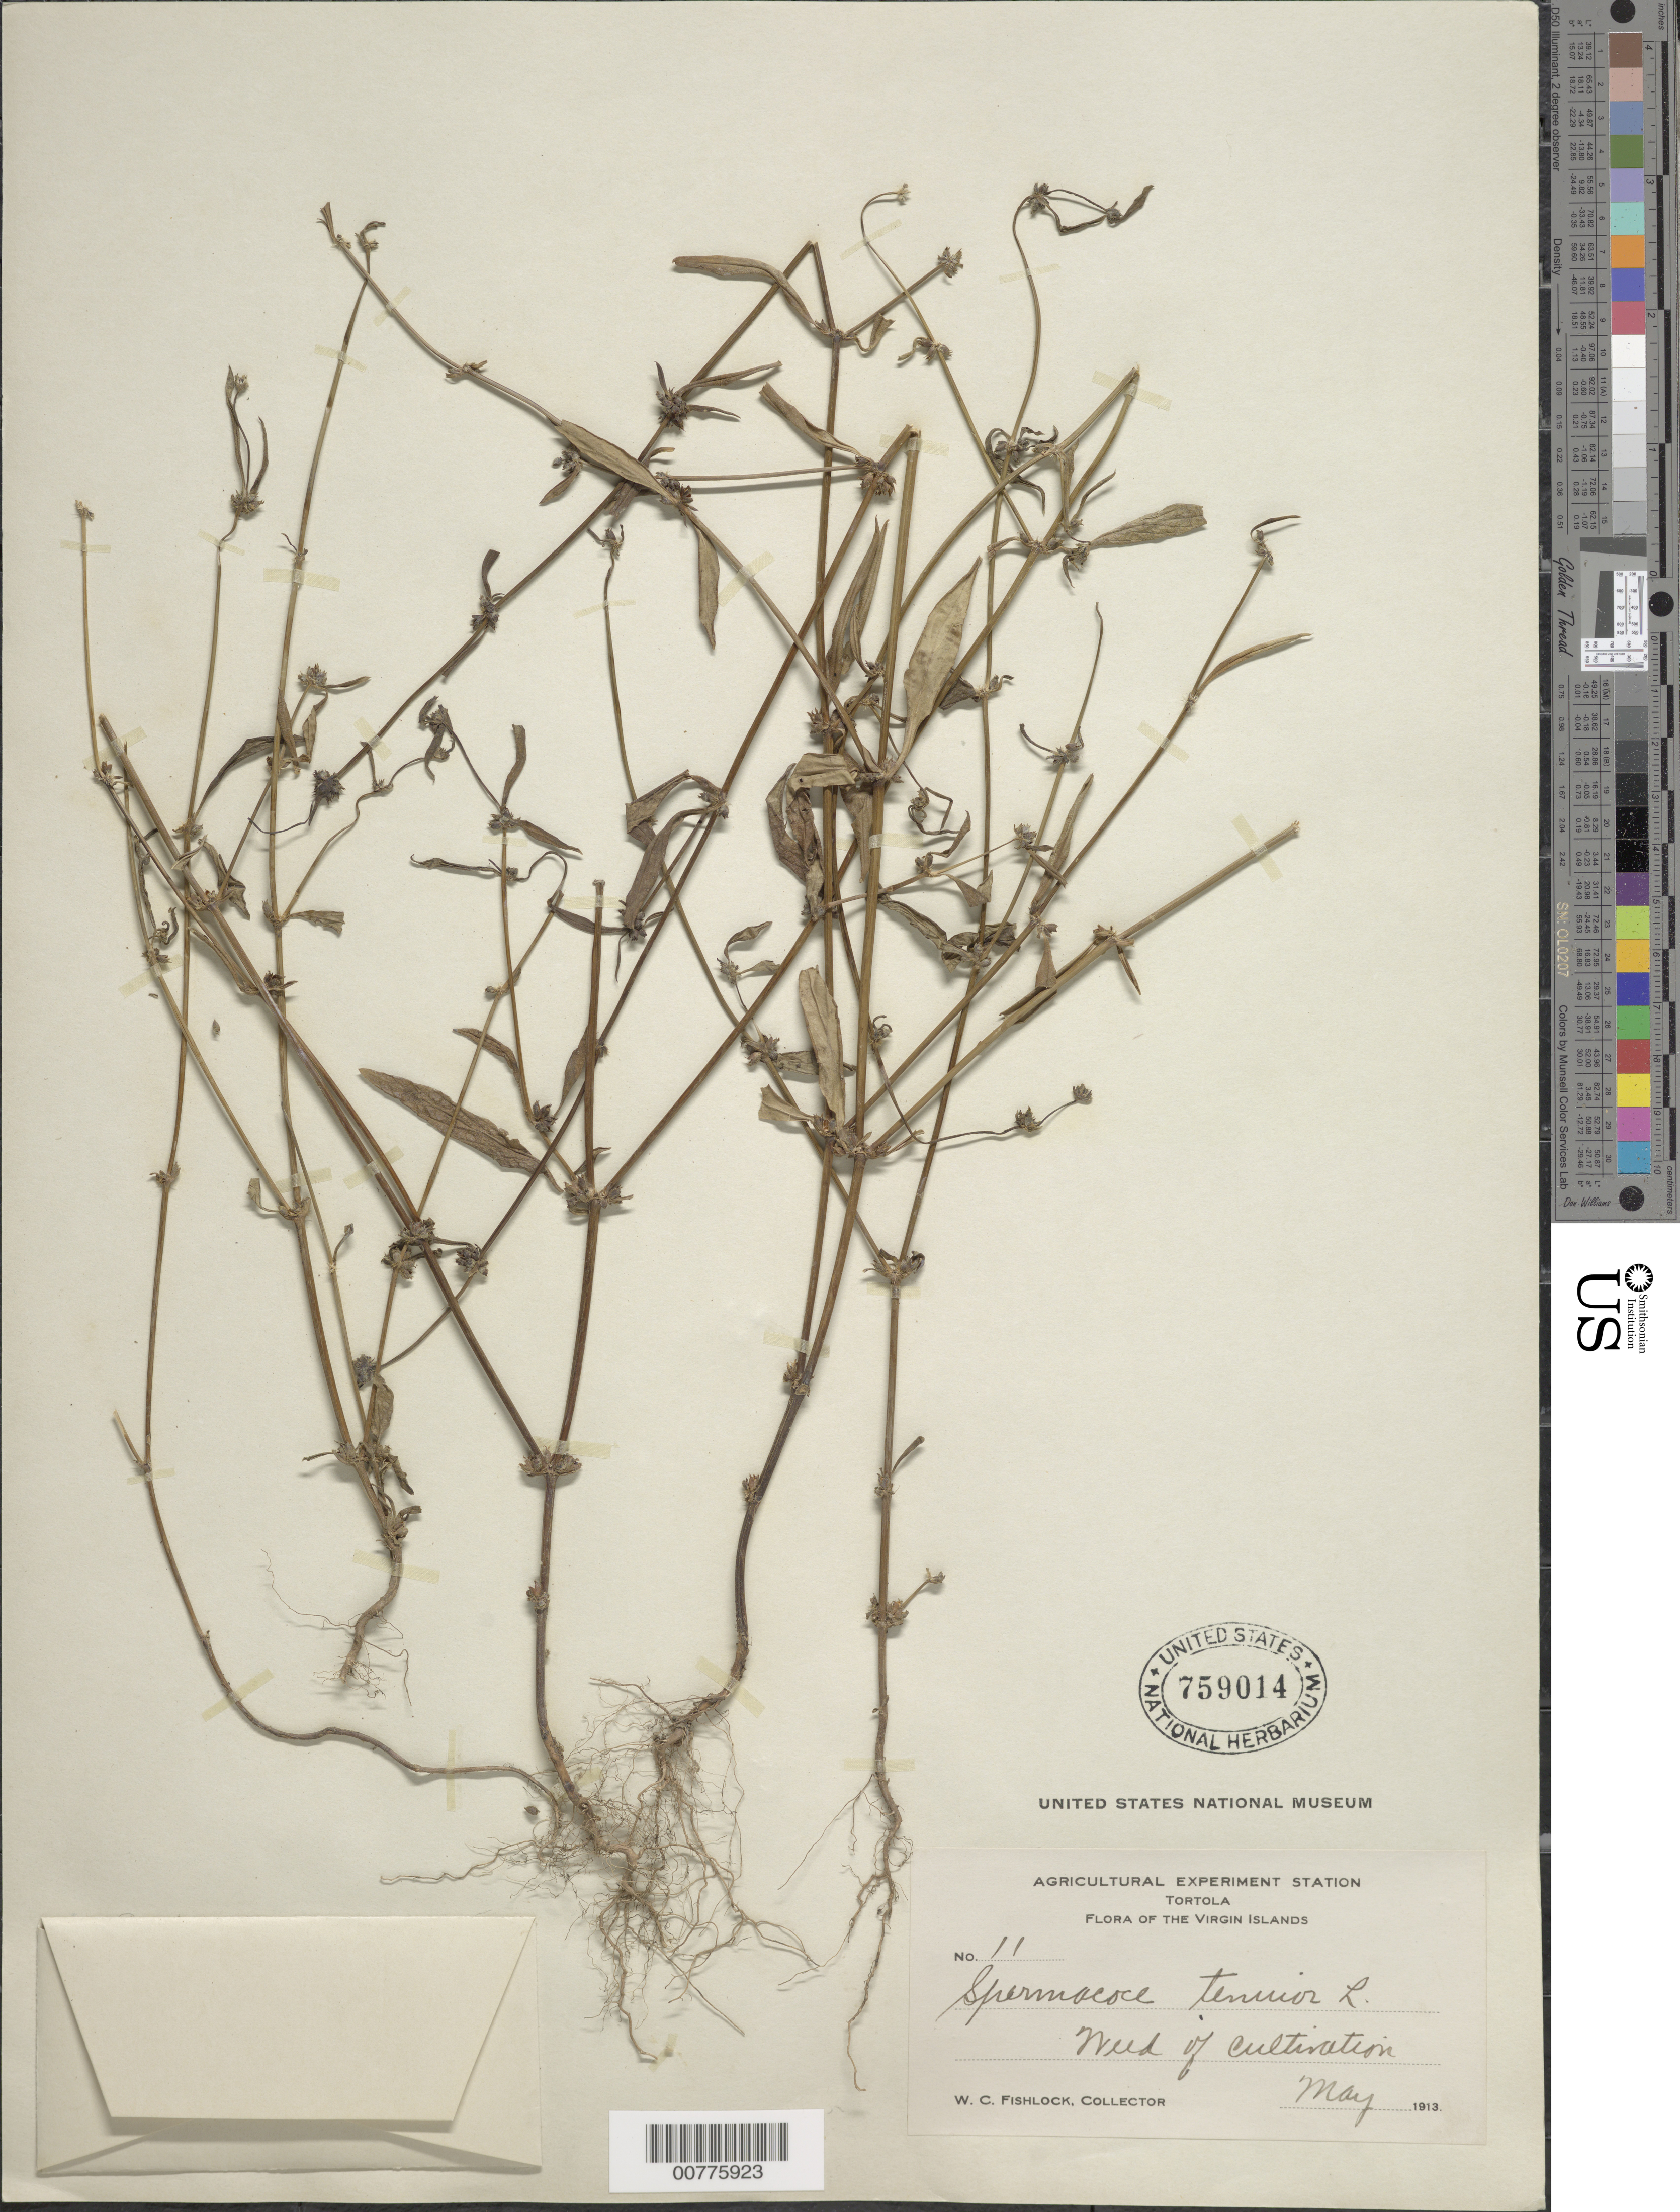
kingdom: Plantae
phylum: Tracheophyta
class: Magnoliopsida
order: Gentianales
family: Rubiaceae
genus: Spermacoce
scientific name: Spermacoce tenuior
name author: L.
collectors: W. Fishlock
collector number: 11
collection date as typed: May 1913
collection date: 1913-05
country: British Virgin Islands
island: Tortola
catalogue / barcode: US 759014